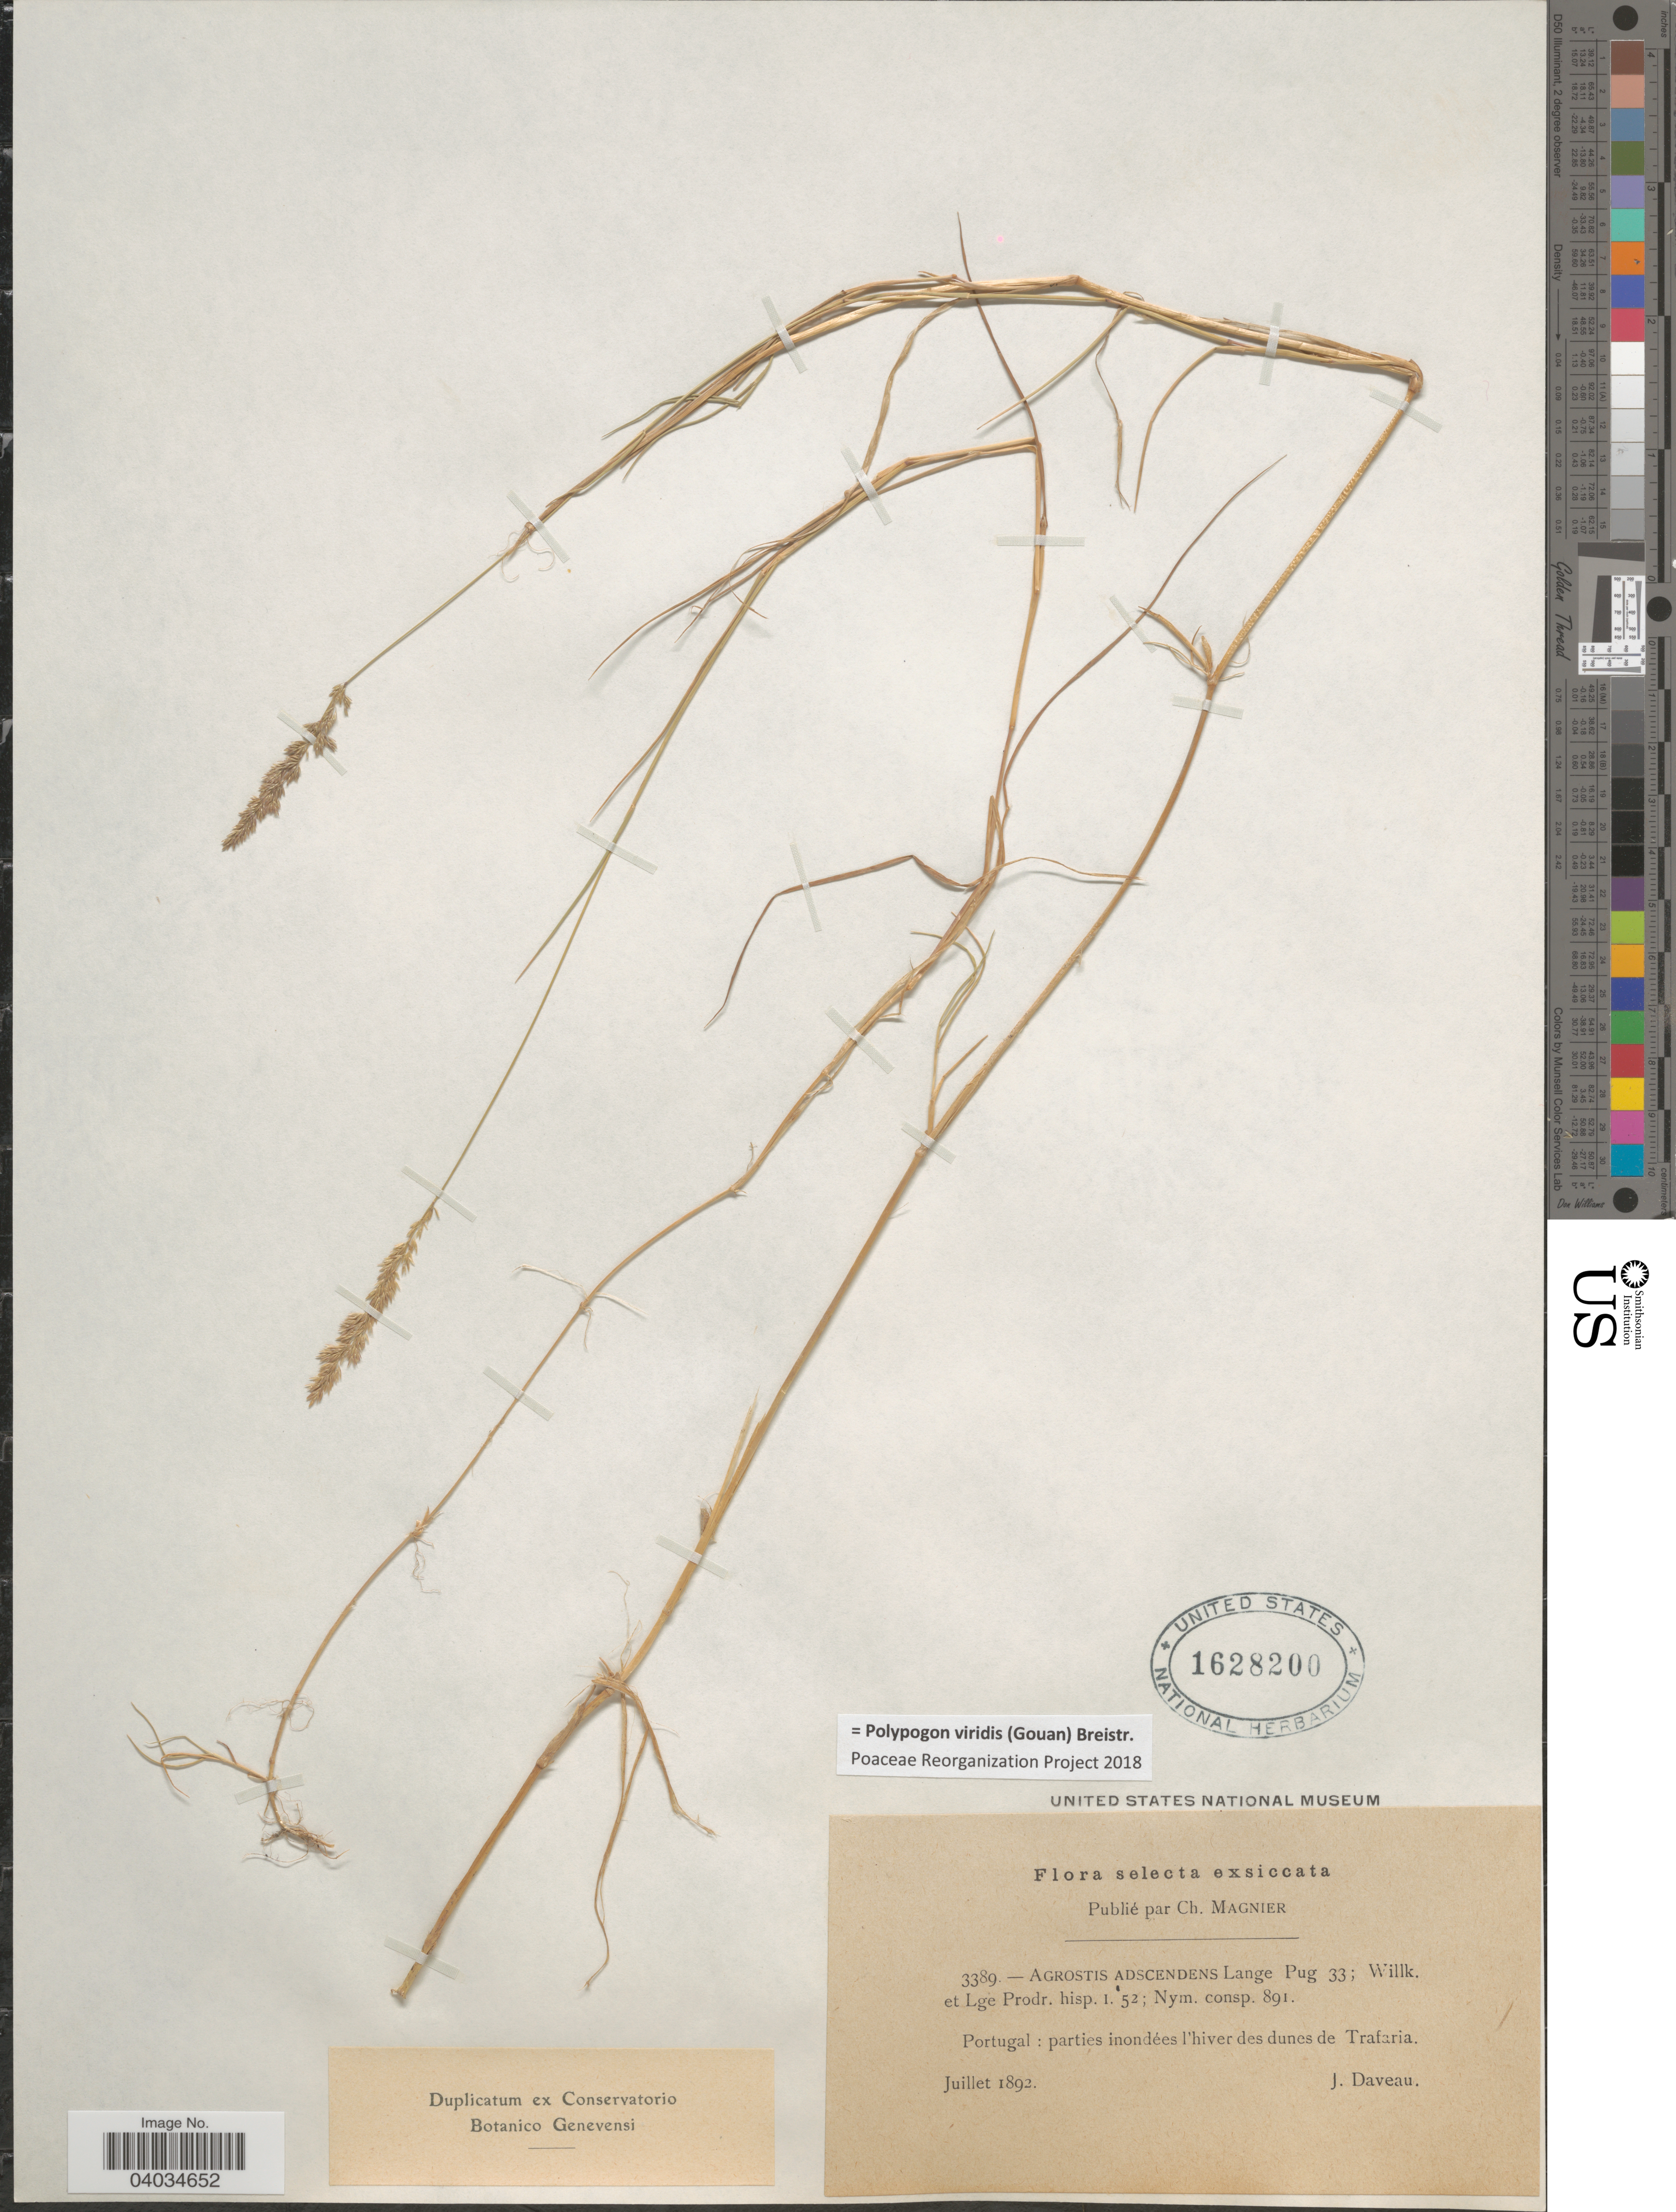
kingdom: Plantae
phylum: Tracheophyta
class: Liliopsida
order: Poales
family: Poaceae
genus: Polypogon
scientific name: Polypogon viridis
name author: (Gouan) Breistroffer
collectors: J. Daveau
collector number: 3389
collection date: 1892-07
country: Portugal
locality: Parties inondées l' hiver des dunes de Trafaria.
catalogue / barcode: US 1628200